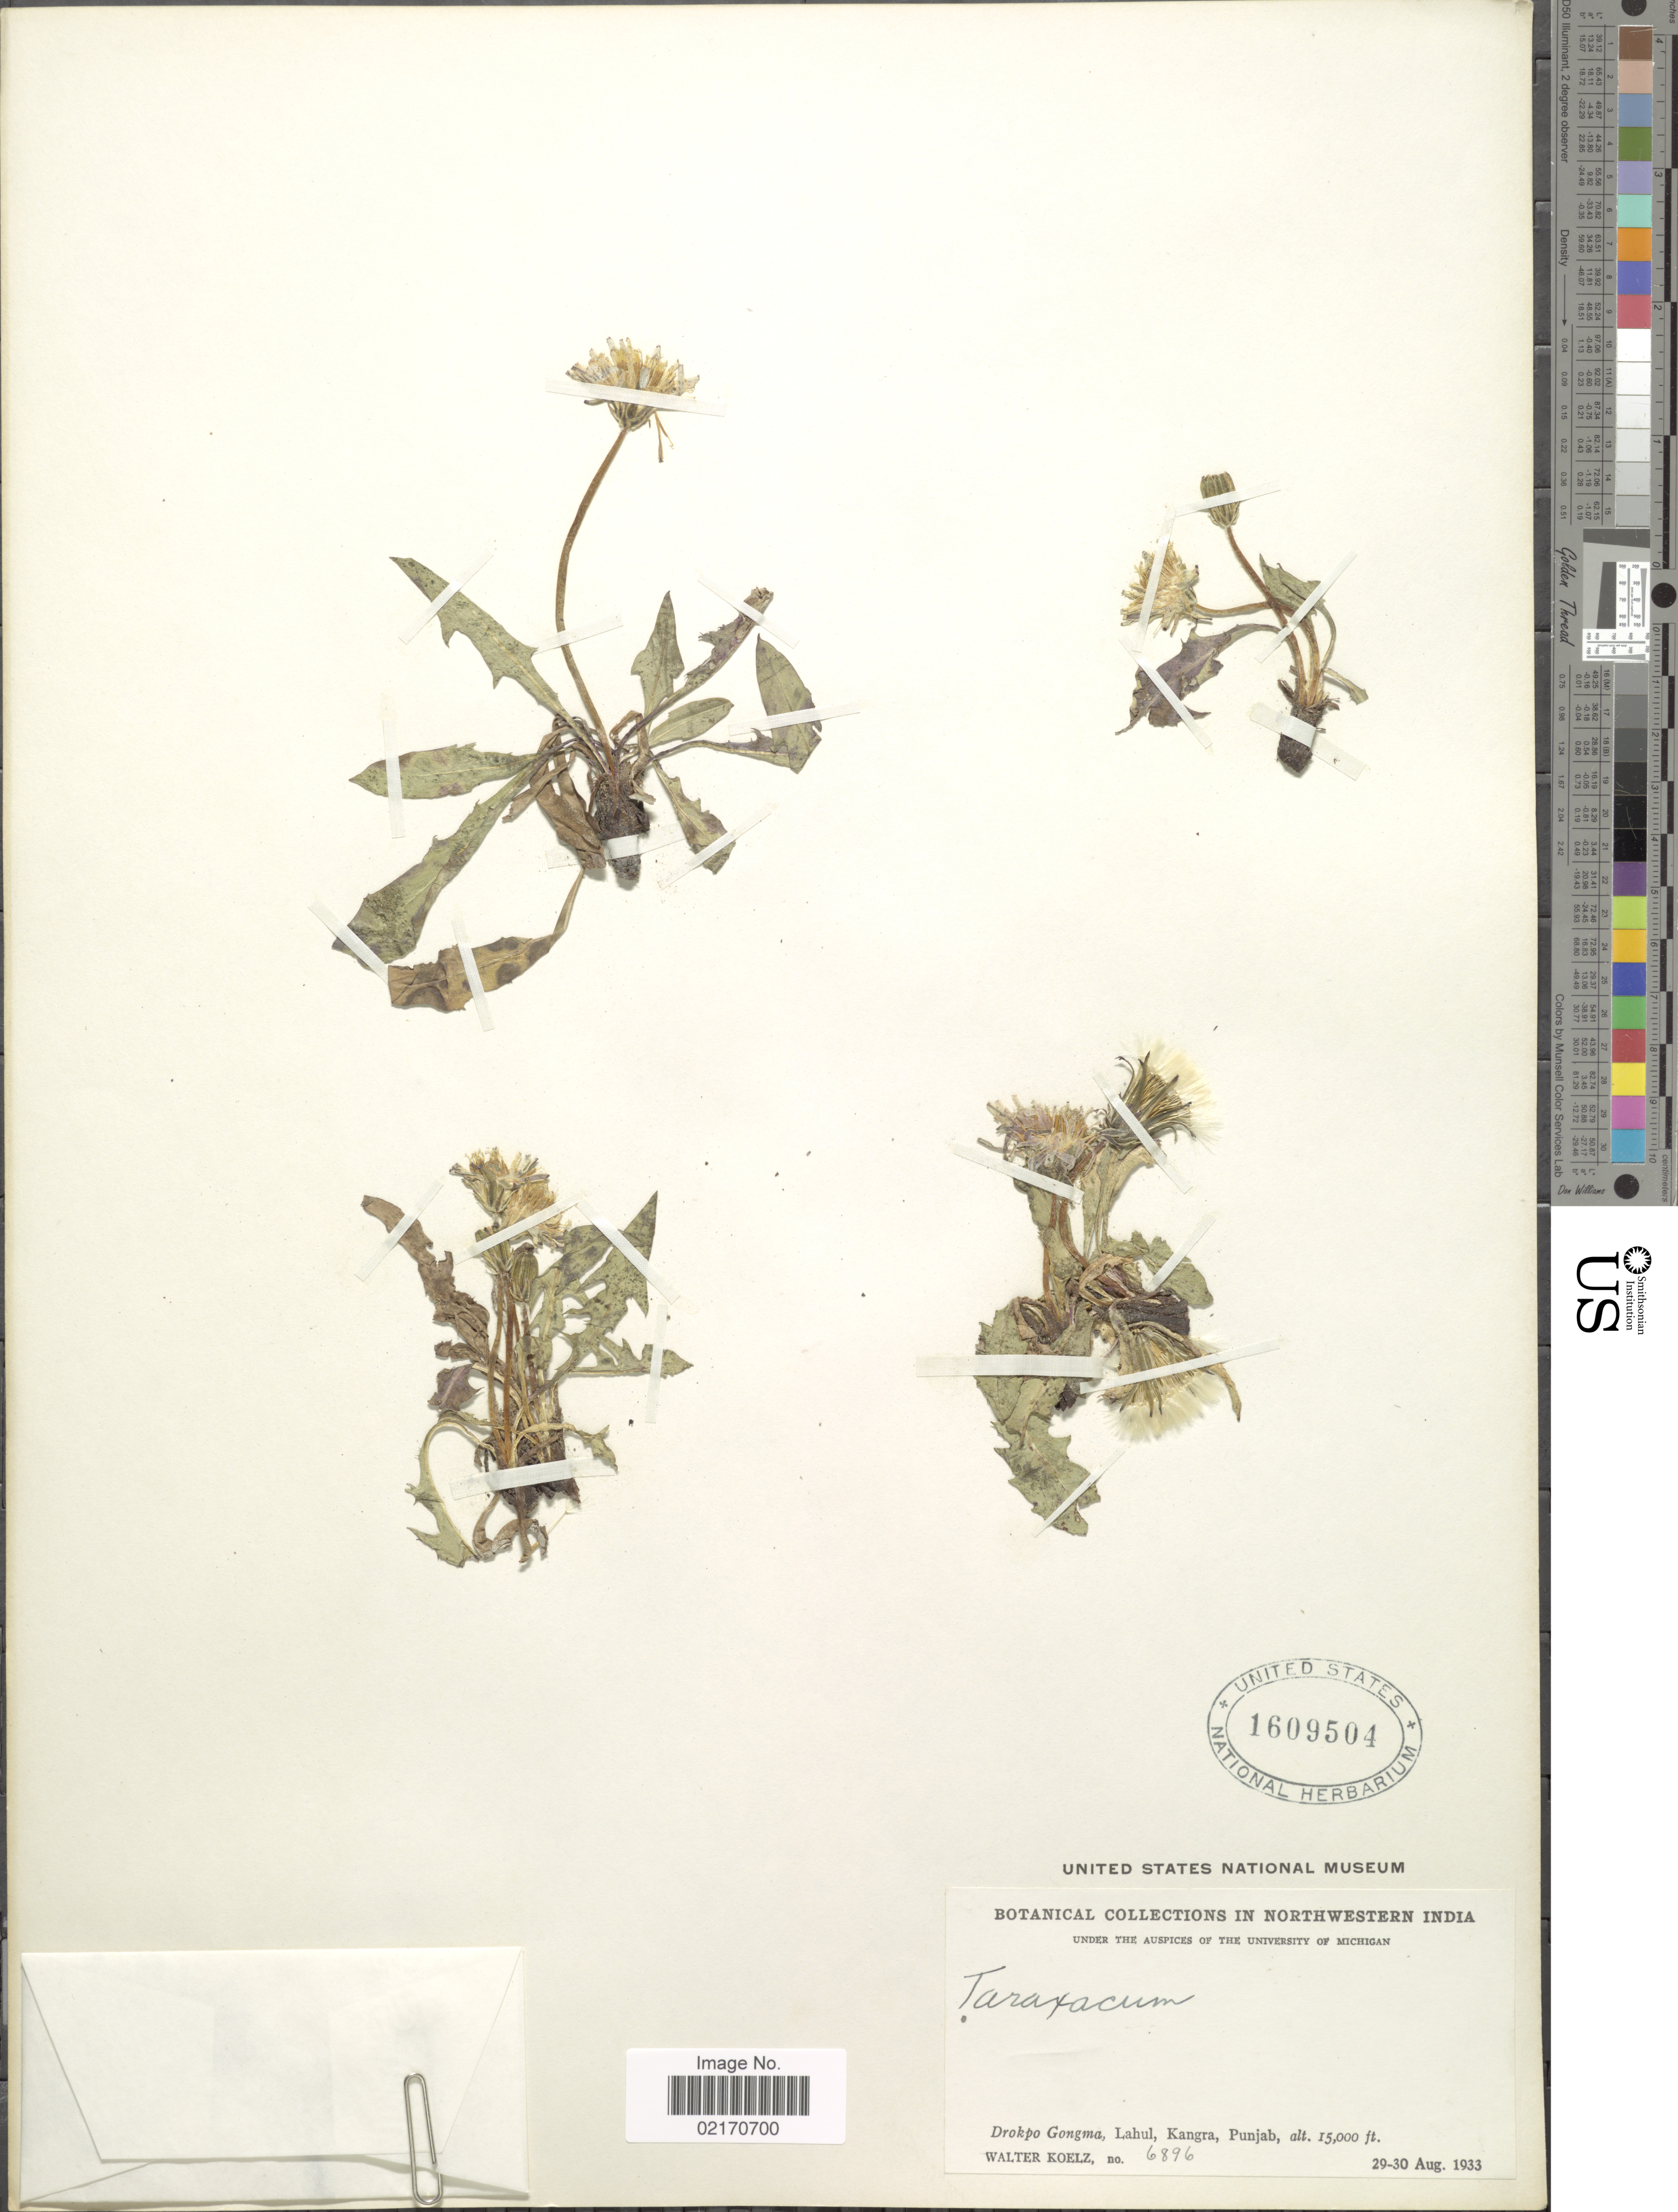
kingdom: Plantae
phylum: Tracheophyta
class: Magnoliopsida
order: Asterales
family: Asteraceae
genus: Taraxacum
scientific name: Taraxacum sp.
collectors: W. N. Koelz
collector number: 6896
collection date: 1933-08-29/1933-08-30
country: India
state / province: Himachal Pradesh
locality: Northwestern India, Drokpo Gongma, Lahul, Kangra, Punjab.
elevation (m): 4572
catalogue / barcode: US 1609504